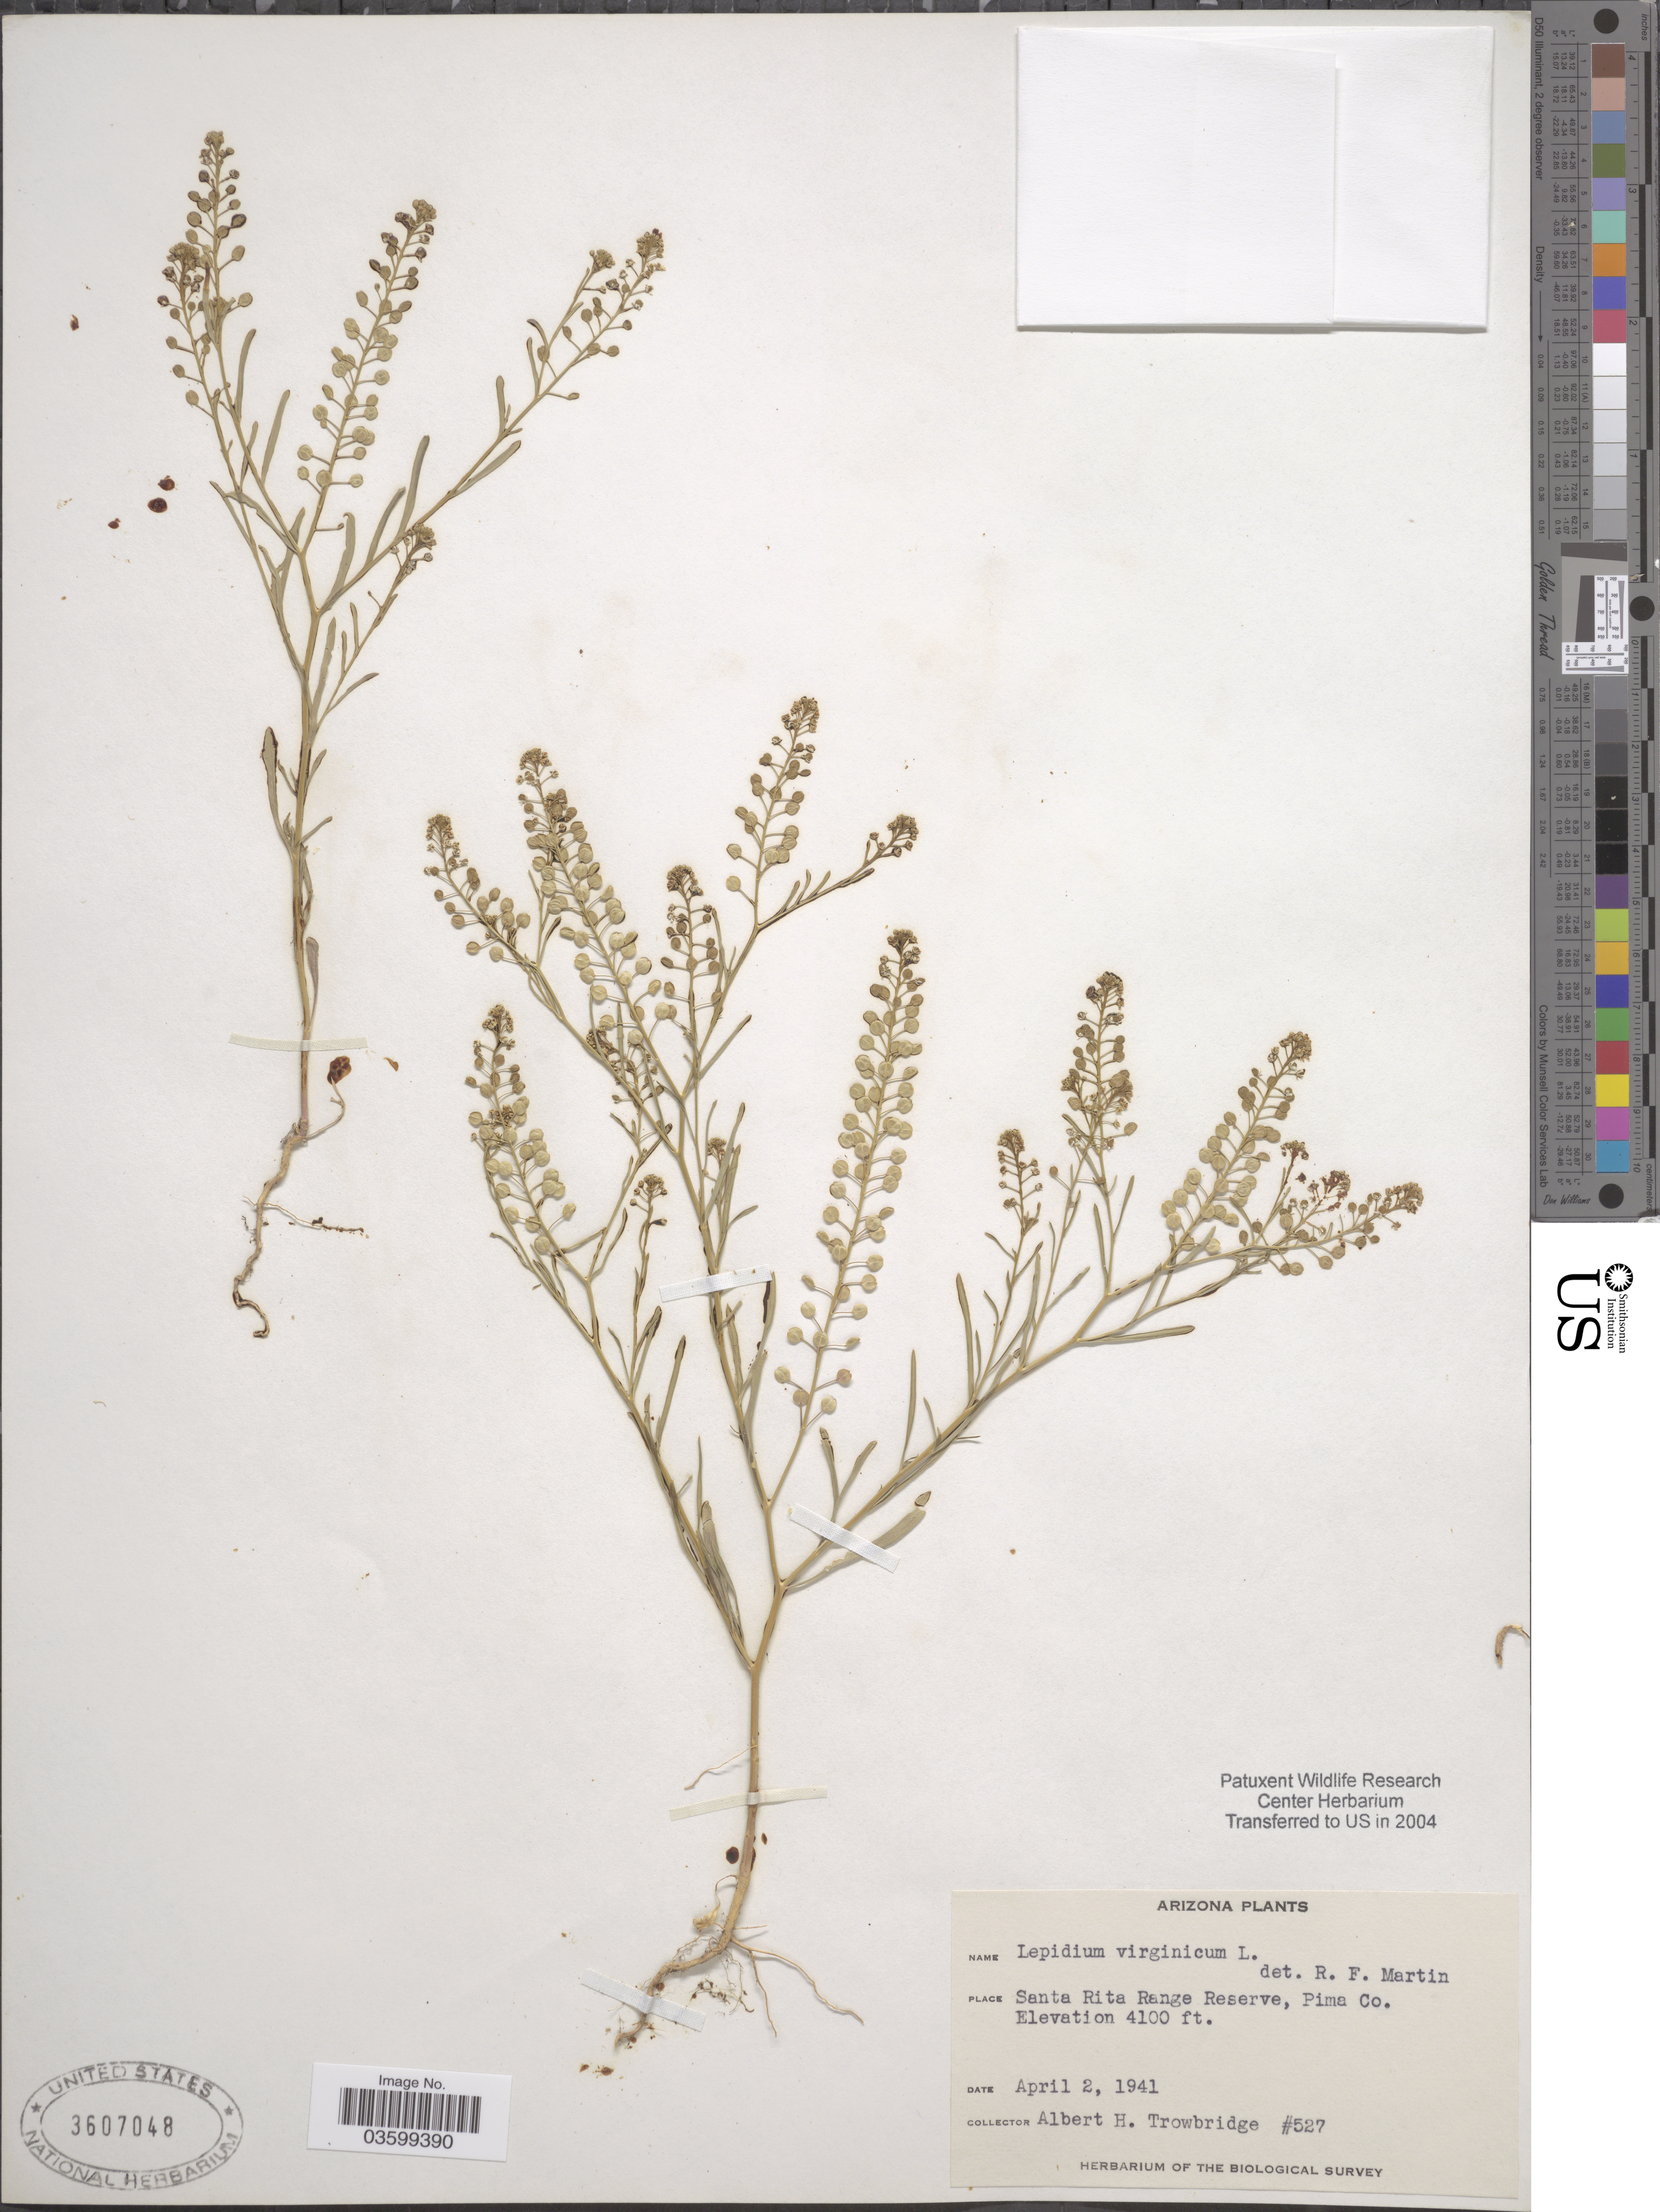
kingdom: Plantae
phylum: Tracheophyta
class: Magnoliopsida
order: Brassicales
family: Brassicaceae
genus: Lepidium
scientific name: Lepidium virginicum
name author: L.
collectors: A. H. Trowbridge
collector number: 527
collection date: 1941-04-02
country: United States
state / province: Arizona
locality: Santa Rita Range Reserve, Pima Co.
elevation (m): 1250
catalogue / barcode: US 3607048